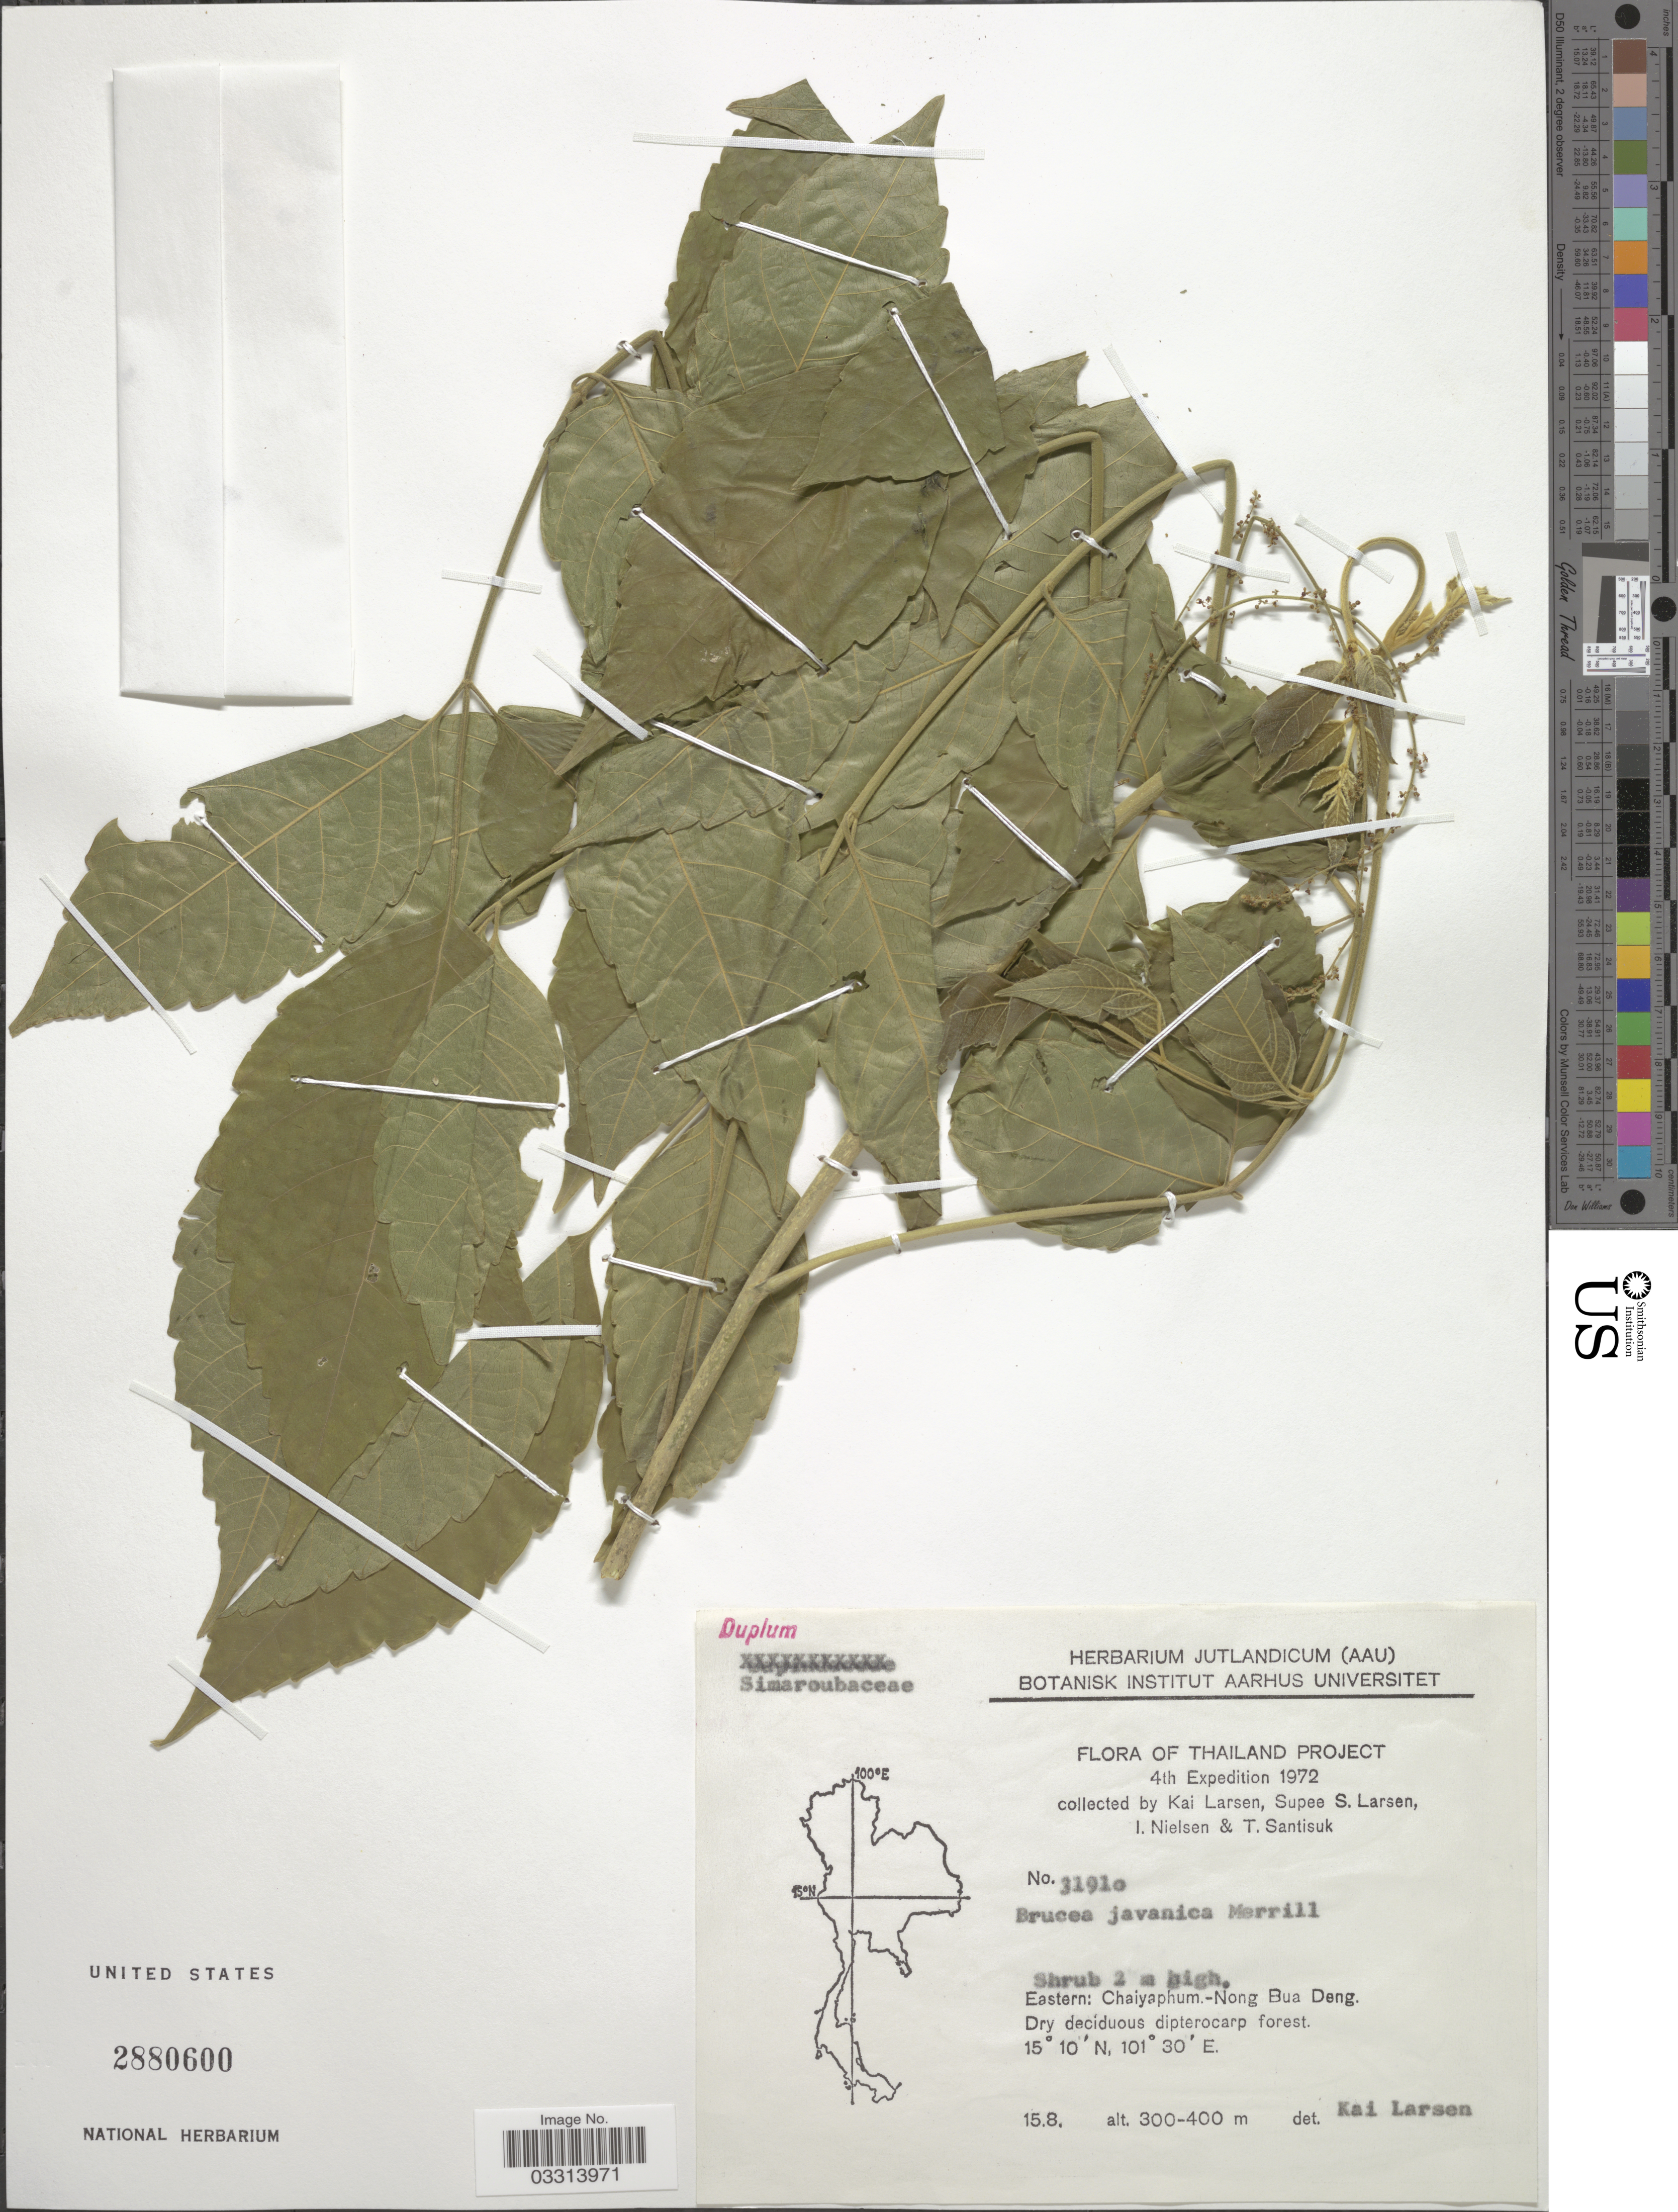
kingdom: Plantae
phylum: Tracheophyta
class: Magnoliopsida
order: Sapindales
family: Simaroubaceae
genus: Brucea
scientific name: Brucea javanica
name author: (L.) Merr.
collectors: K. Larsen, S. Larsen, I. Nielsen & T. Santisuk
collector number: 3191o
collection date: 1972-08-15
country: Thailand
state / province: Chaiyaphum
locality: Eastern: Chaiyaphum.-Nong Bua Deng.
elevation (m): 300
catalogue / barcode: US 2880600